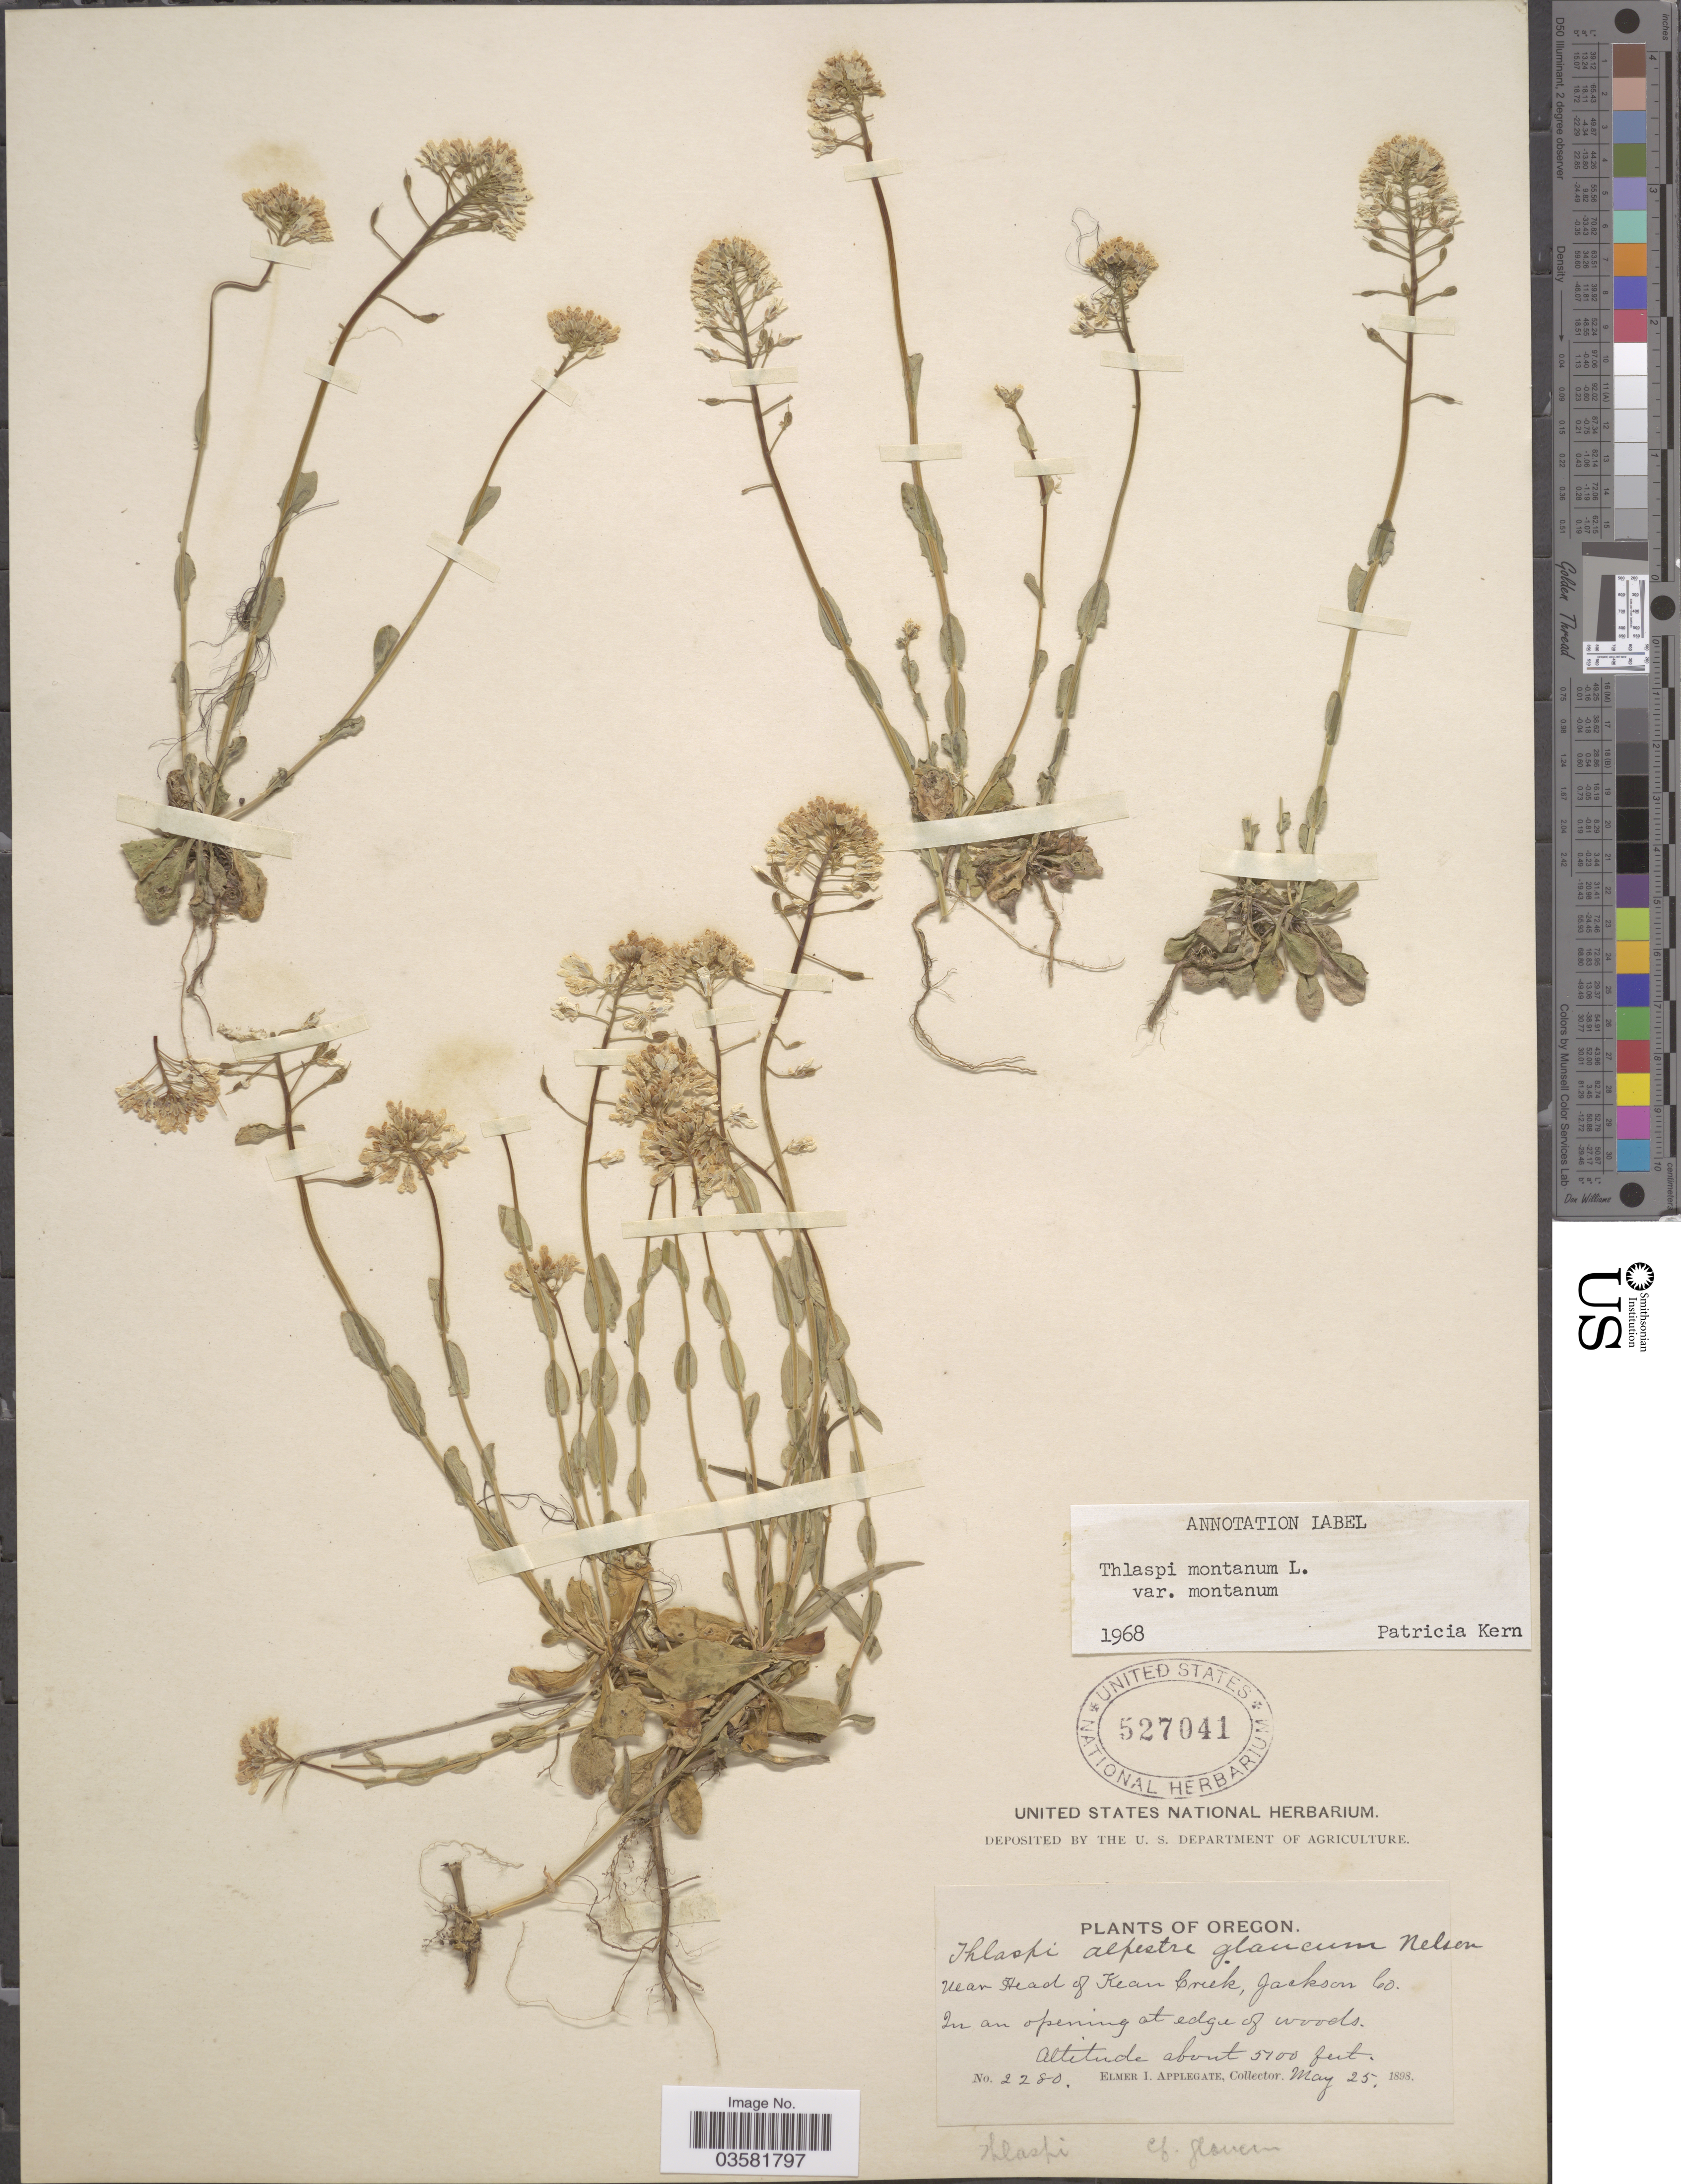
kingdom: Plantae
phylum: Tracheophyta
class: Magnoliopsida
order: Brassicales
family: Brassicaceae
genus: Thlaspi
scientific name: Thlaspi montanum var. montanum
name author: L.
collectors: E. I. Applegate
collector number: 2280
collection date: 1898-05-25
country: United States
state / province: Oregon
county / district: Jackson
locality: Near Head of Kean Creek, Jackson Co.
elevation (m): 1554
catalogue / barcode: US 527041